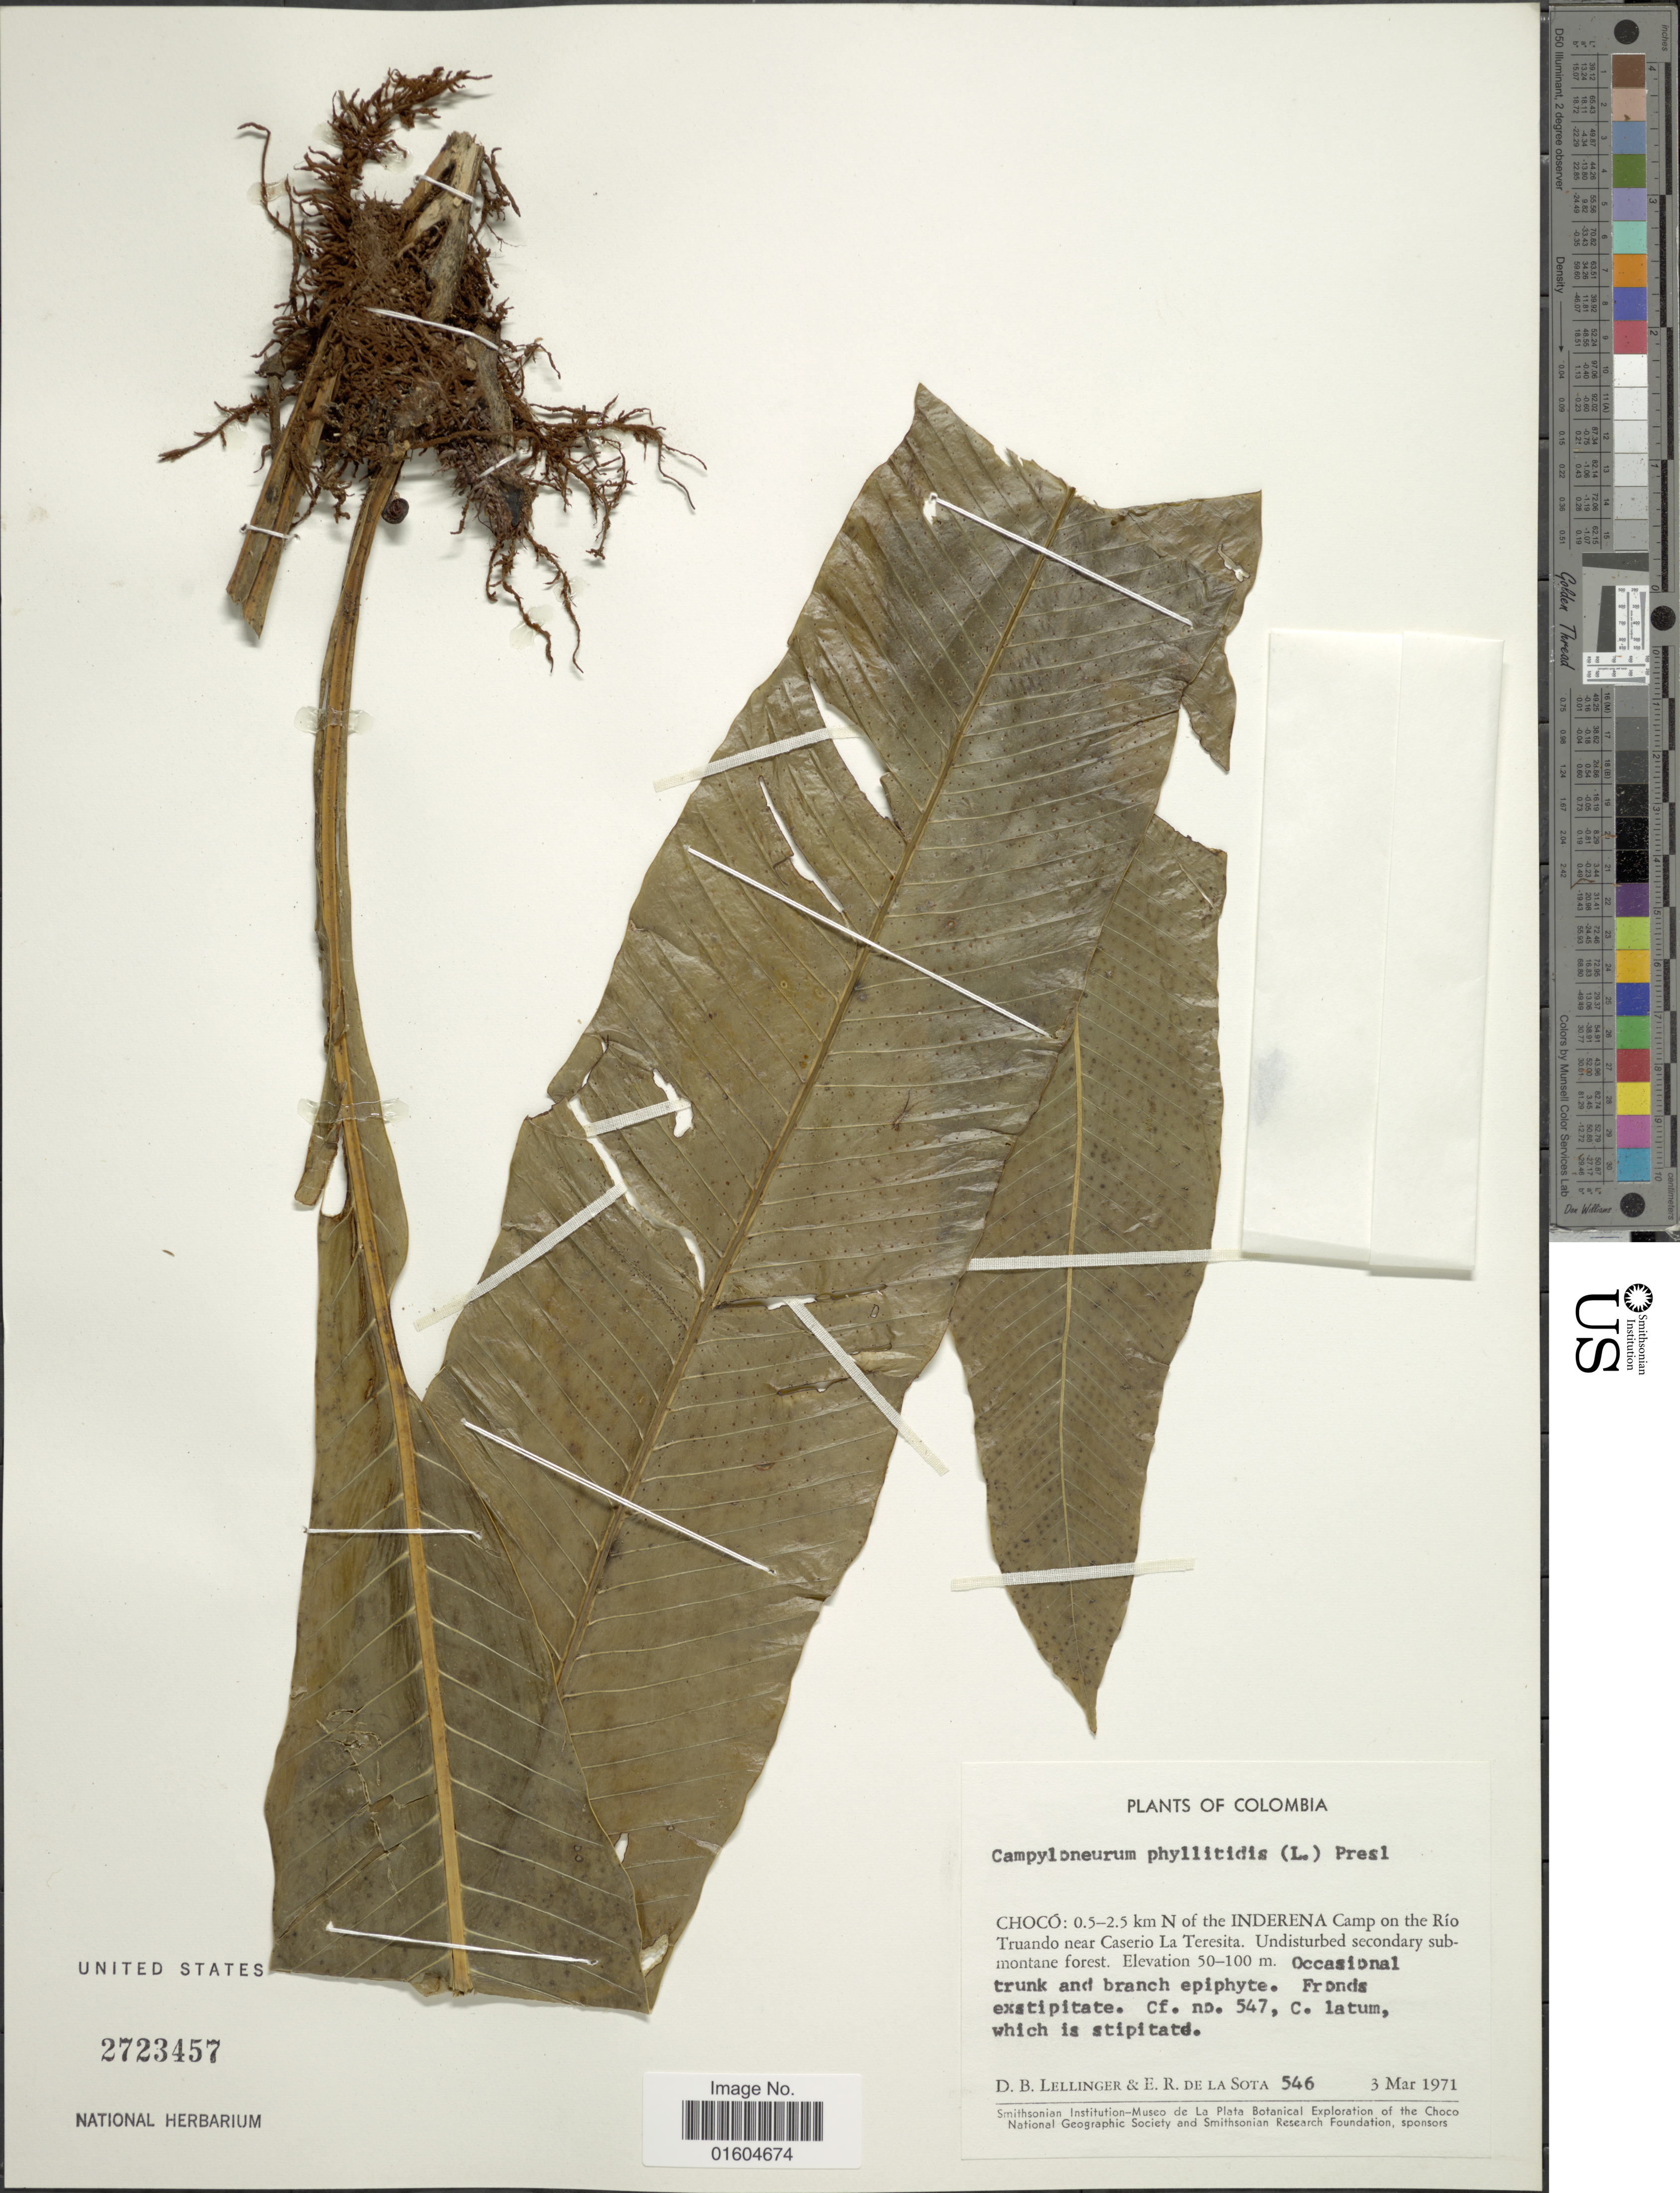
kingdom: Plantae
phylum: Tracheophyta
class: Polypodiopsida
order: Polypodiales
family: Polypodiaceae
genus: Campyloneurum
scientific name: Campyloneurum phyllitidis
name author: (L.) C. Presl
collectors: D. B. Lellinger & E. R. de la Sota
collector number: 546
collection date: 1971-03-03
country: Colombia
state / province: Chocó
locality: Colombia. Choco: 0.5-2.5 km N of the INDERENA Camp on the Rio Truando near Caserio La Teresita. Undisturbed secondary submontane forest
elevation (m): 50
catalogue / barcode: US 2723457